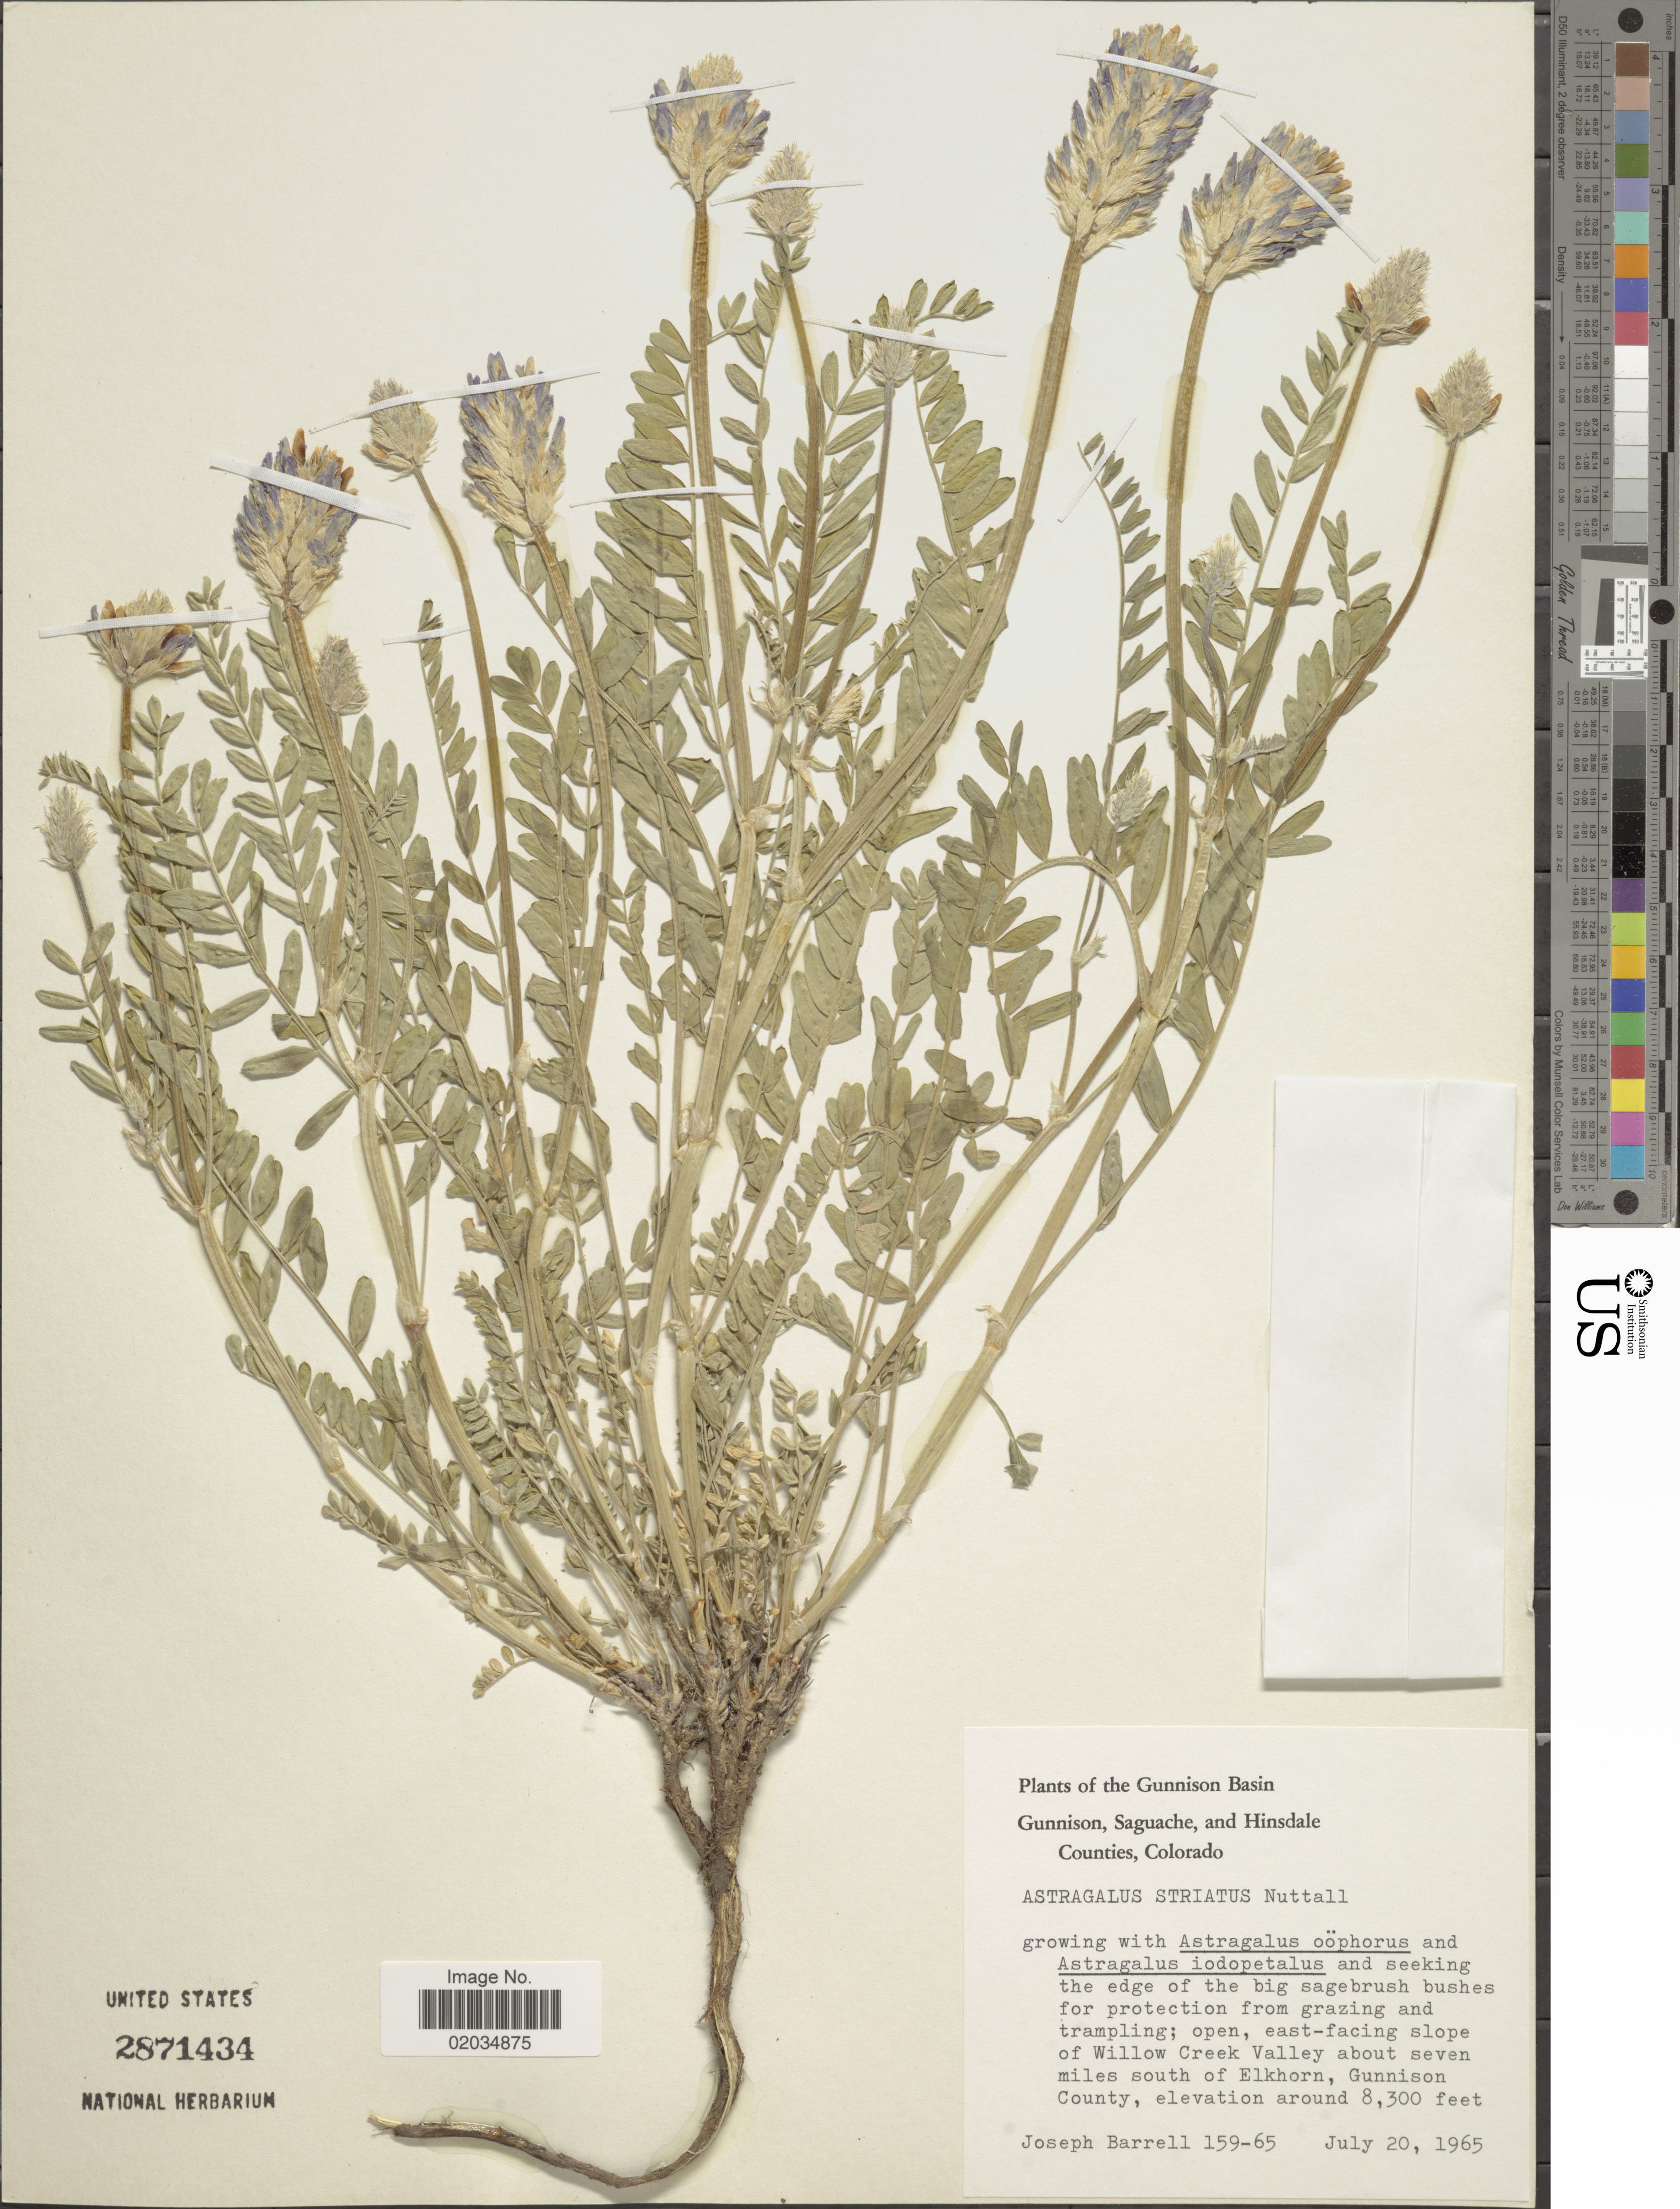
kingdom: Plantae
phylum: Tracheophyta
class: Magnoliopsida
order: Fabales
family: Fabaceae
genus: Astragalus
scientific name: Astragalus adsurgens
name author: Pall.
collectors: J. Barrell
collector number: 159-65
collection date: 1965-07-20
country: United States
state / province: Colorado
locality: Gunnison Basin, Gunnison, Saguache, and Hinsdale Counties, east facing slope of Willow Creek Valley about seven miles south of Elkhorn, Gunnison County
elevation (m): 2530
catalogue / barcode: US 2871434